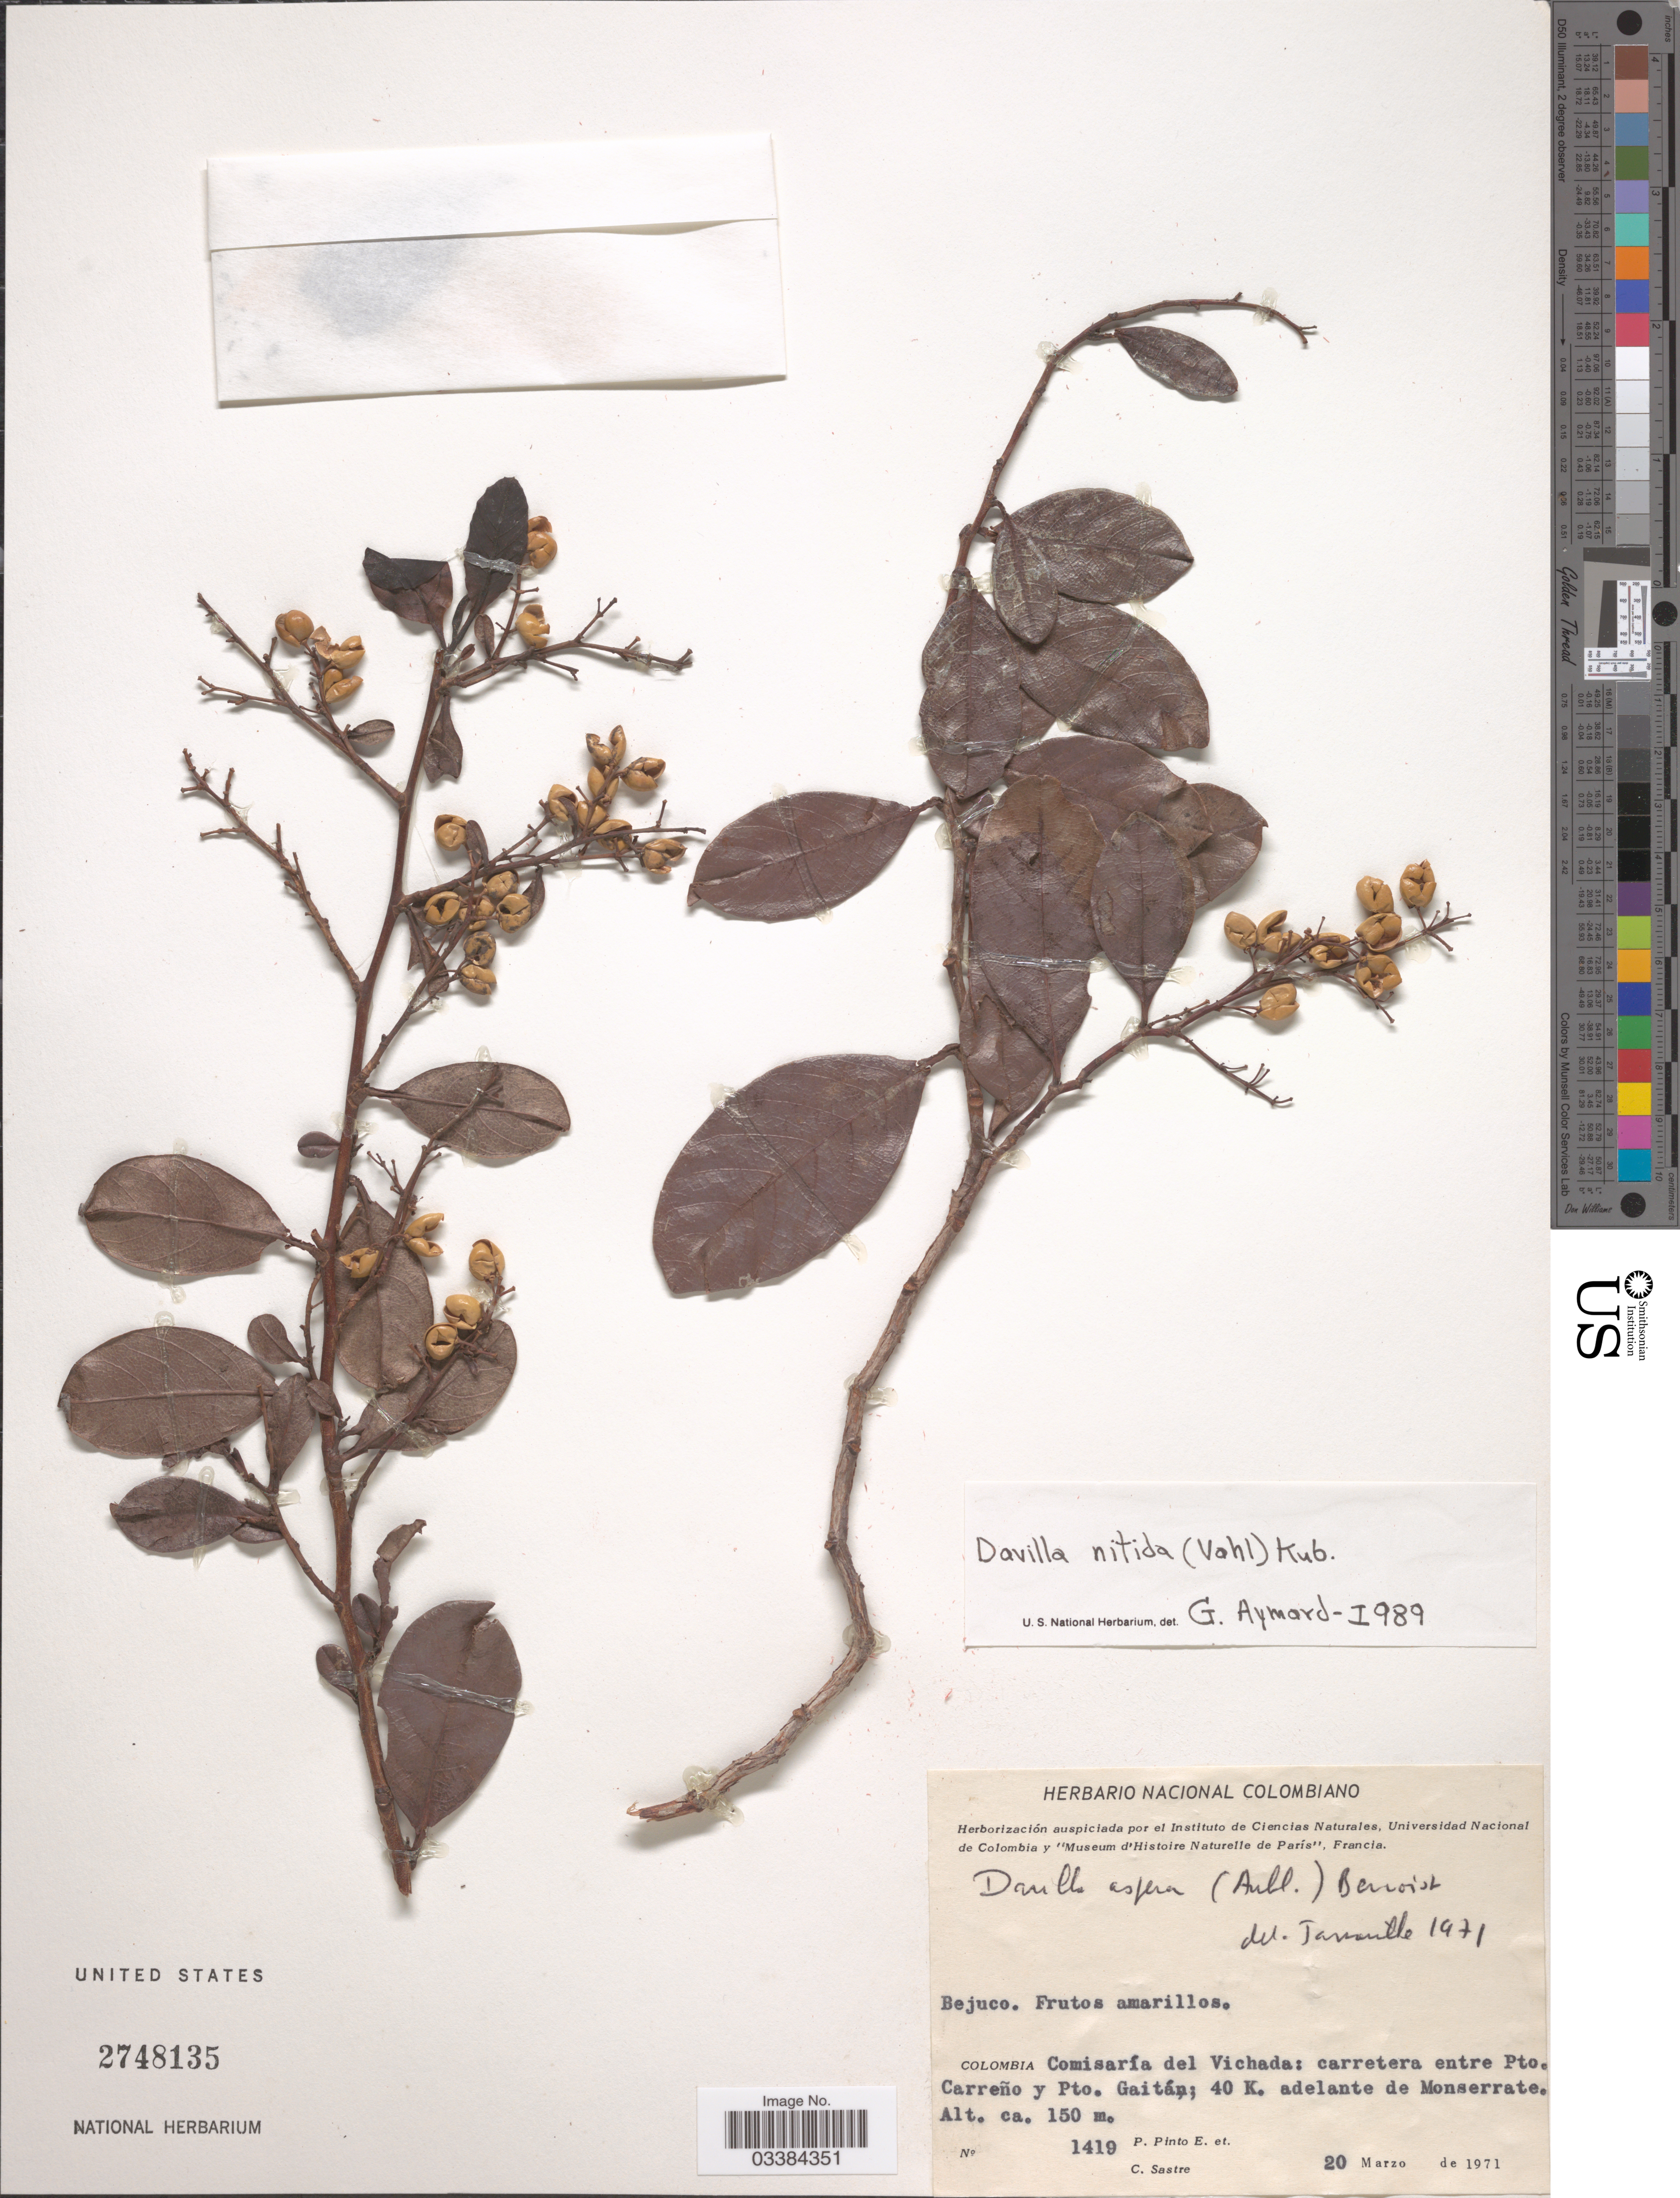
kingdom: Plantae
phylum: Tracheophyta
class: Magnoliopsida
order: Dilleniales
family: Dilleniaceae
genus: Davilla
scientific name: Davilla nitida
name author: (Vahl) Kubitzki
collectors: P. Pinto E. & C. Sastre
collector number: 1419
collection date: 1971-03-20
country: Colombia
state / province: Vichada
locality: Comisaría del Vichada: carretera entre Pto. Carreño y Pto. Gaitán; 40 K. adelante de Monserrate.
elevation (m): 150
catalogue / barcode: US 2748135